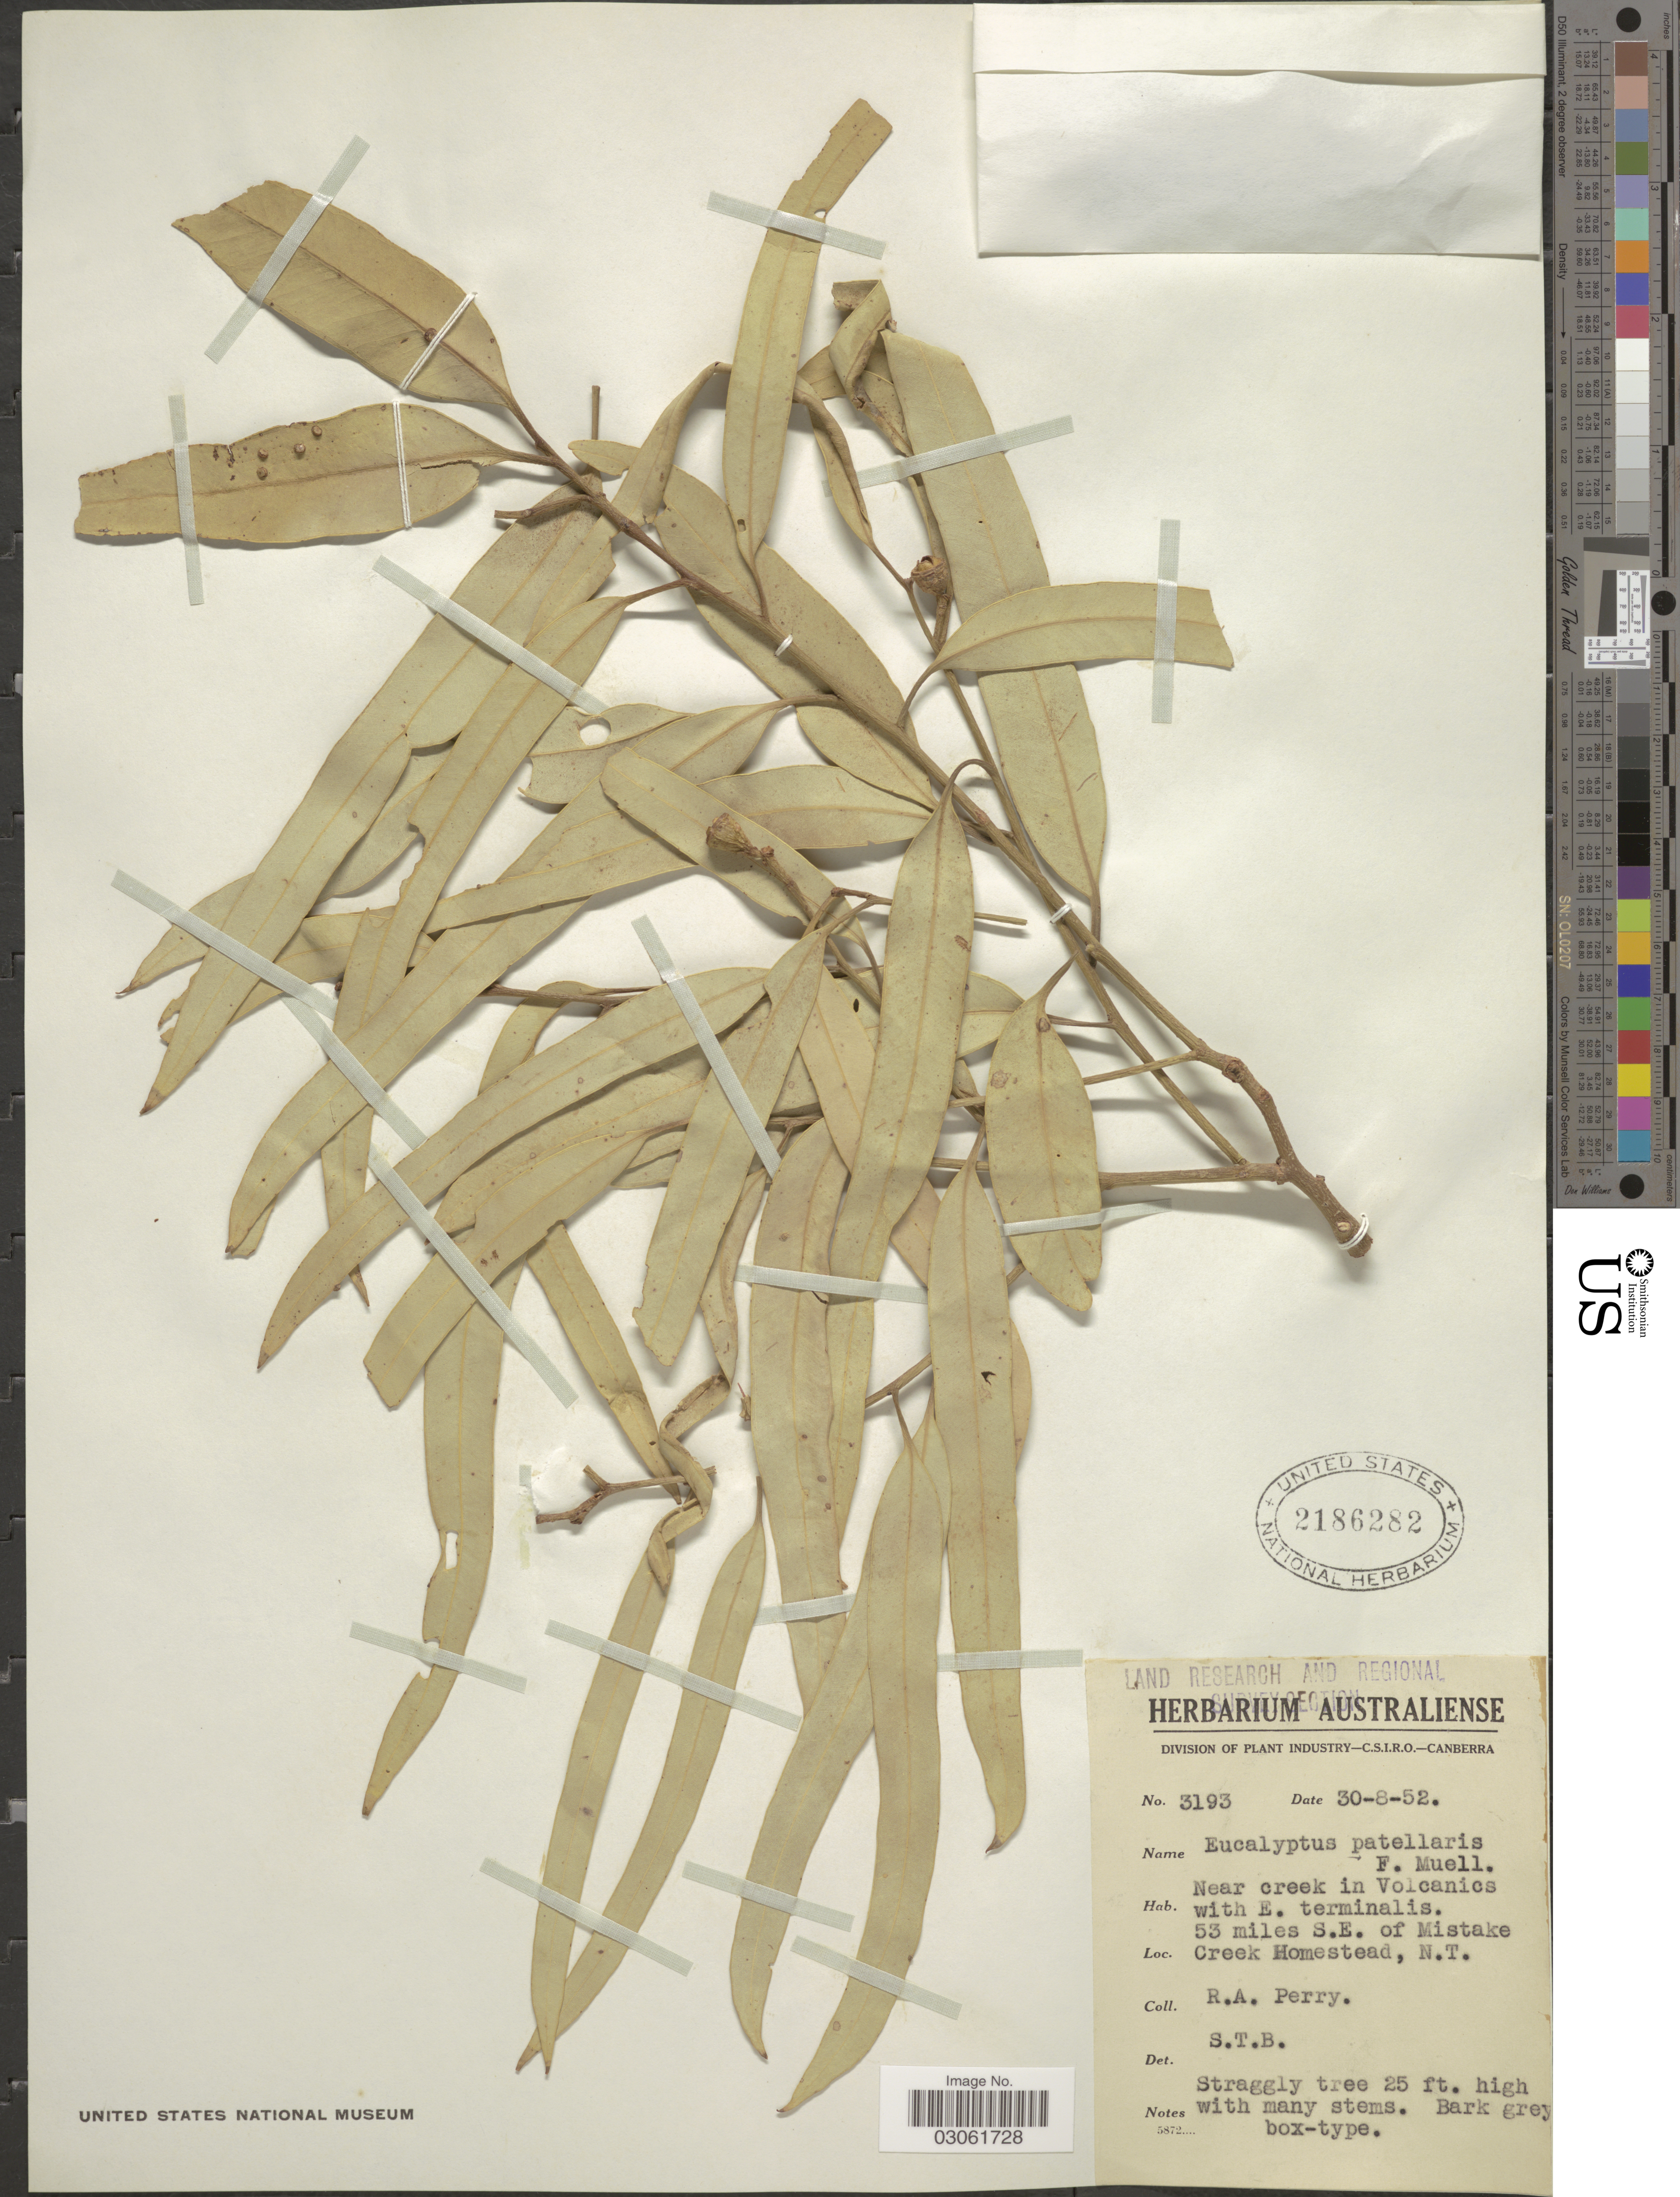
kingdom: Plantae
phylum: Tracheophyta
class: Magnoliopsida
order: Myrtales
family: Myrtaceae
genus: Eucalyptus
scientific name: Eucalyptus patellaris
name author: F. Muell.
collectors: Perry, R. A.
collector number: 3193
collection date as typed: Transcribed d/m/y: 30/8/52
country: Australia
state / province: Northern Territory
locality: Near creek. 53 miles S.E. of Mistake Creek Homestead.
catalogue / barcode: US 2186282